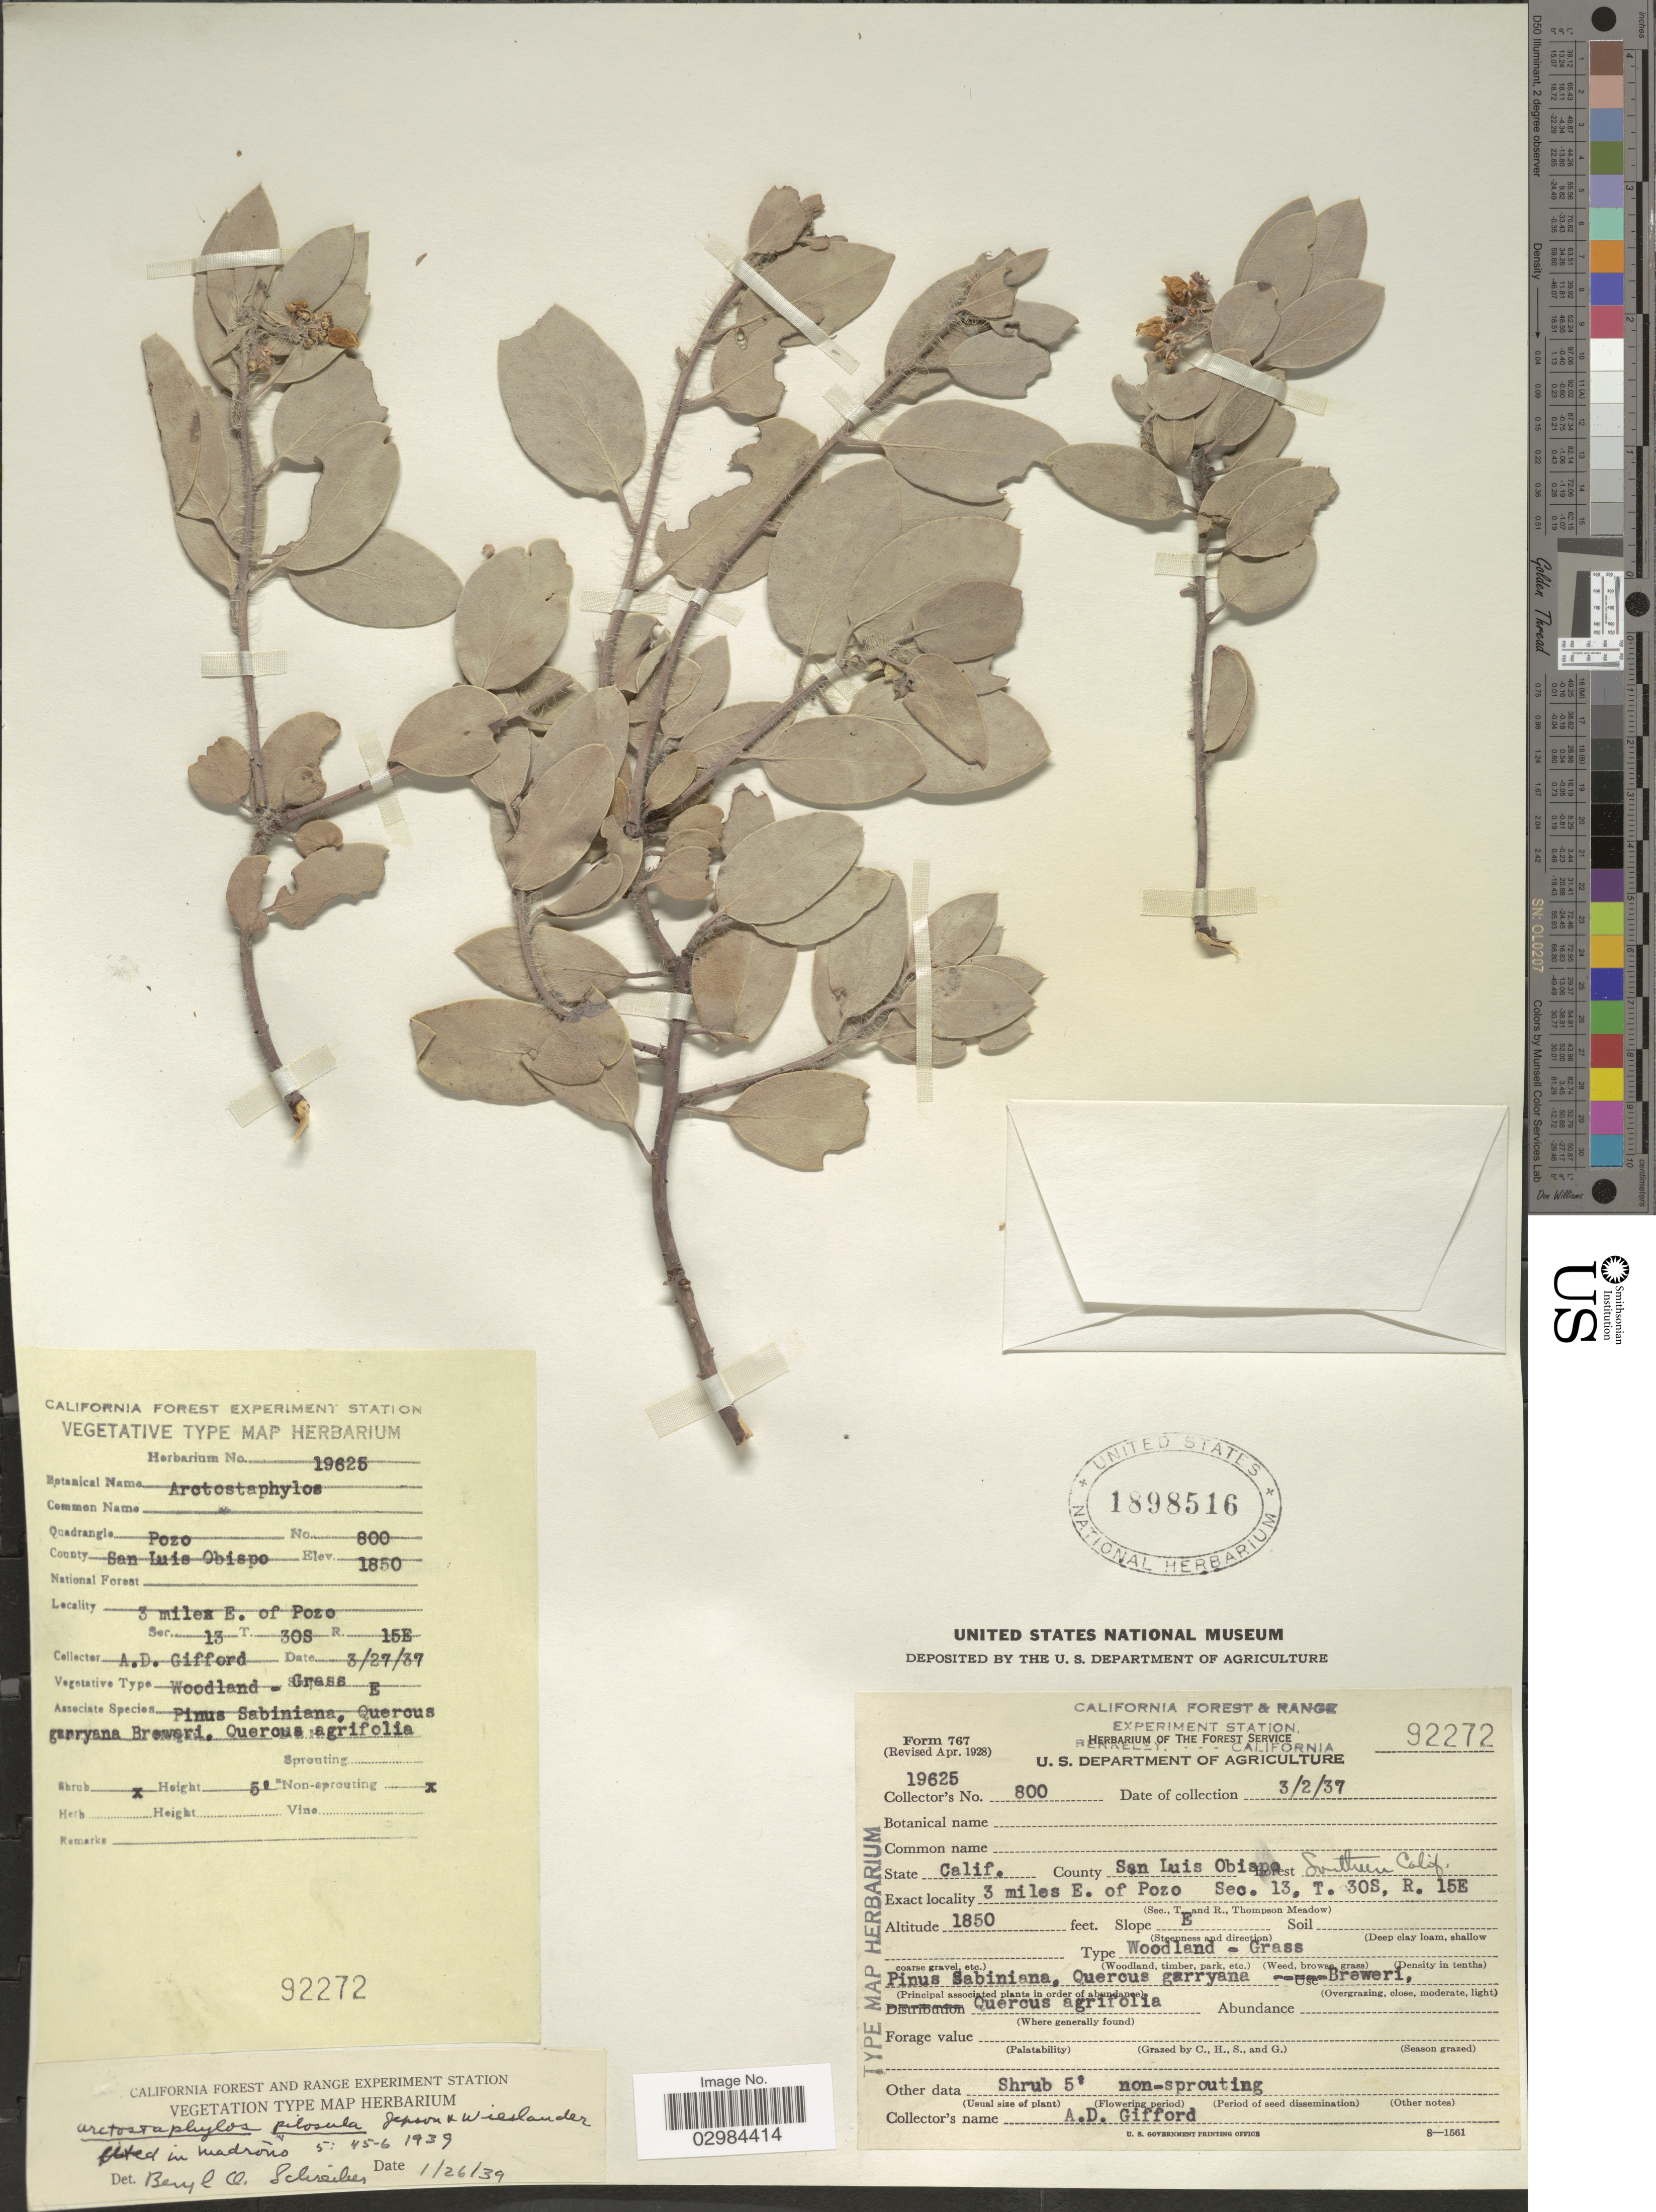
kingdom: Plantae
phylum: Tracheophyta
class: Magnoliopsida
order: Ericales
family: Ericaceae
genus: Arctostaphylos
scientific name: Arctostaphylos pilosula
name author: Jeps. & Wiesl.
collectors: A. Gifford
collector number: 800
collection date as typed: Transcribed d/m/y: 27/3/37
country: United States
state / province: California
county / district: San Luis Obispo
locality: County San Luis Obispo, Forest Southern California, 3 miles E. of Pozo, Sec.13, T30S, R15E. Quadrangle Pozo.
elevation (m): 564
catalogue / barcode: US 1898516